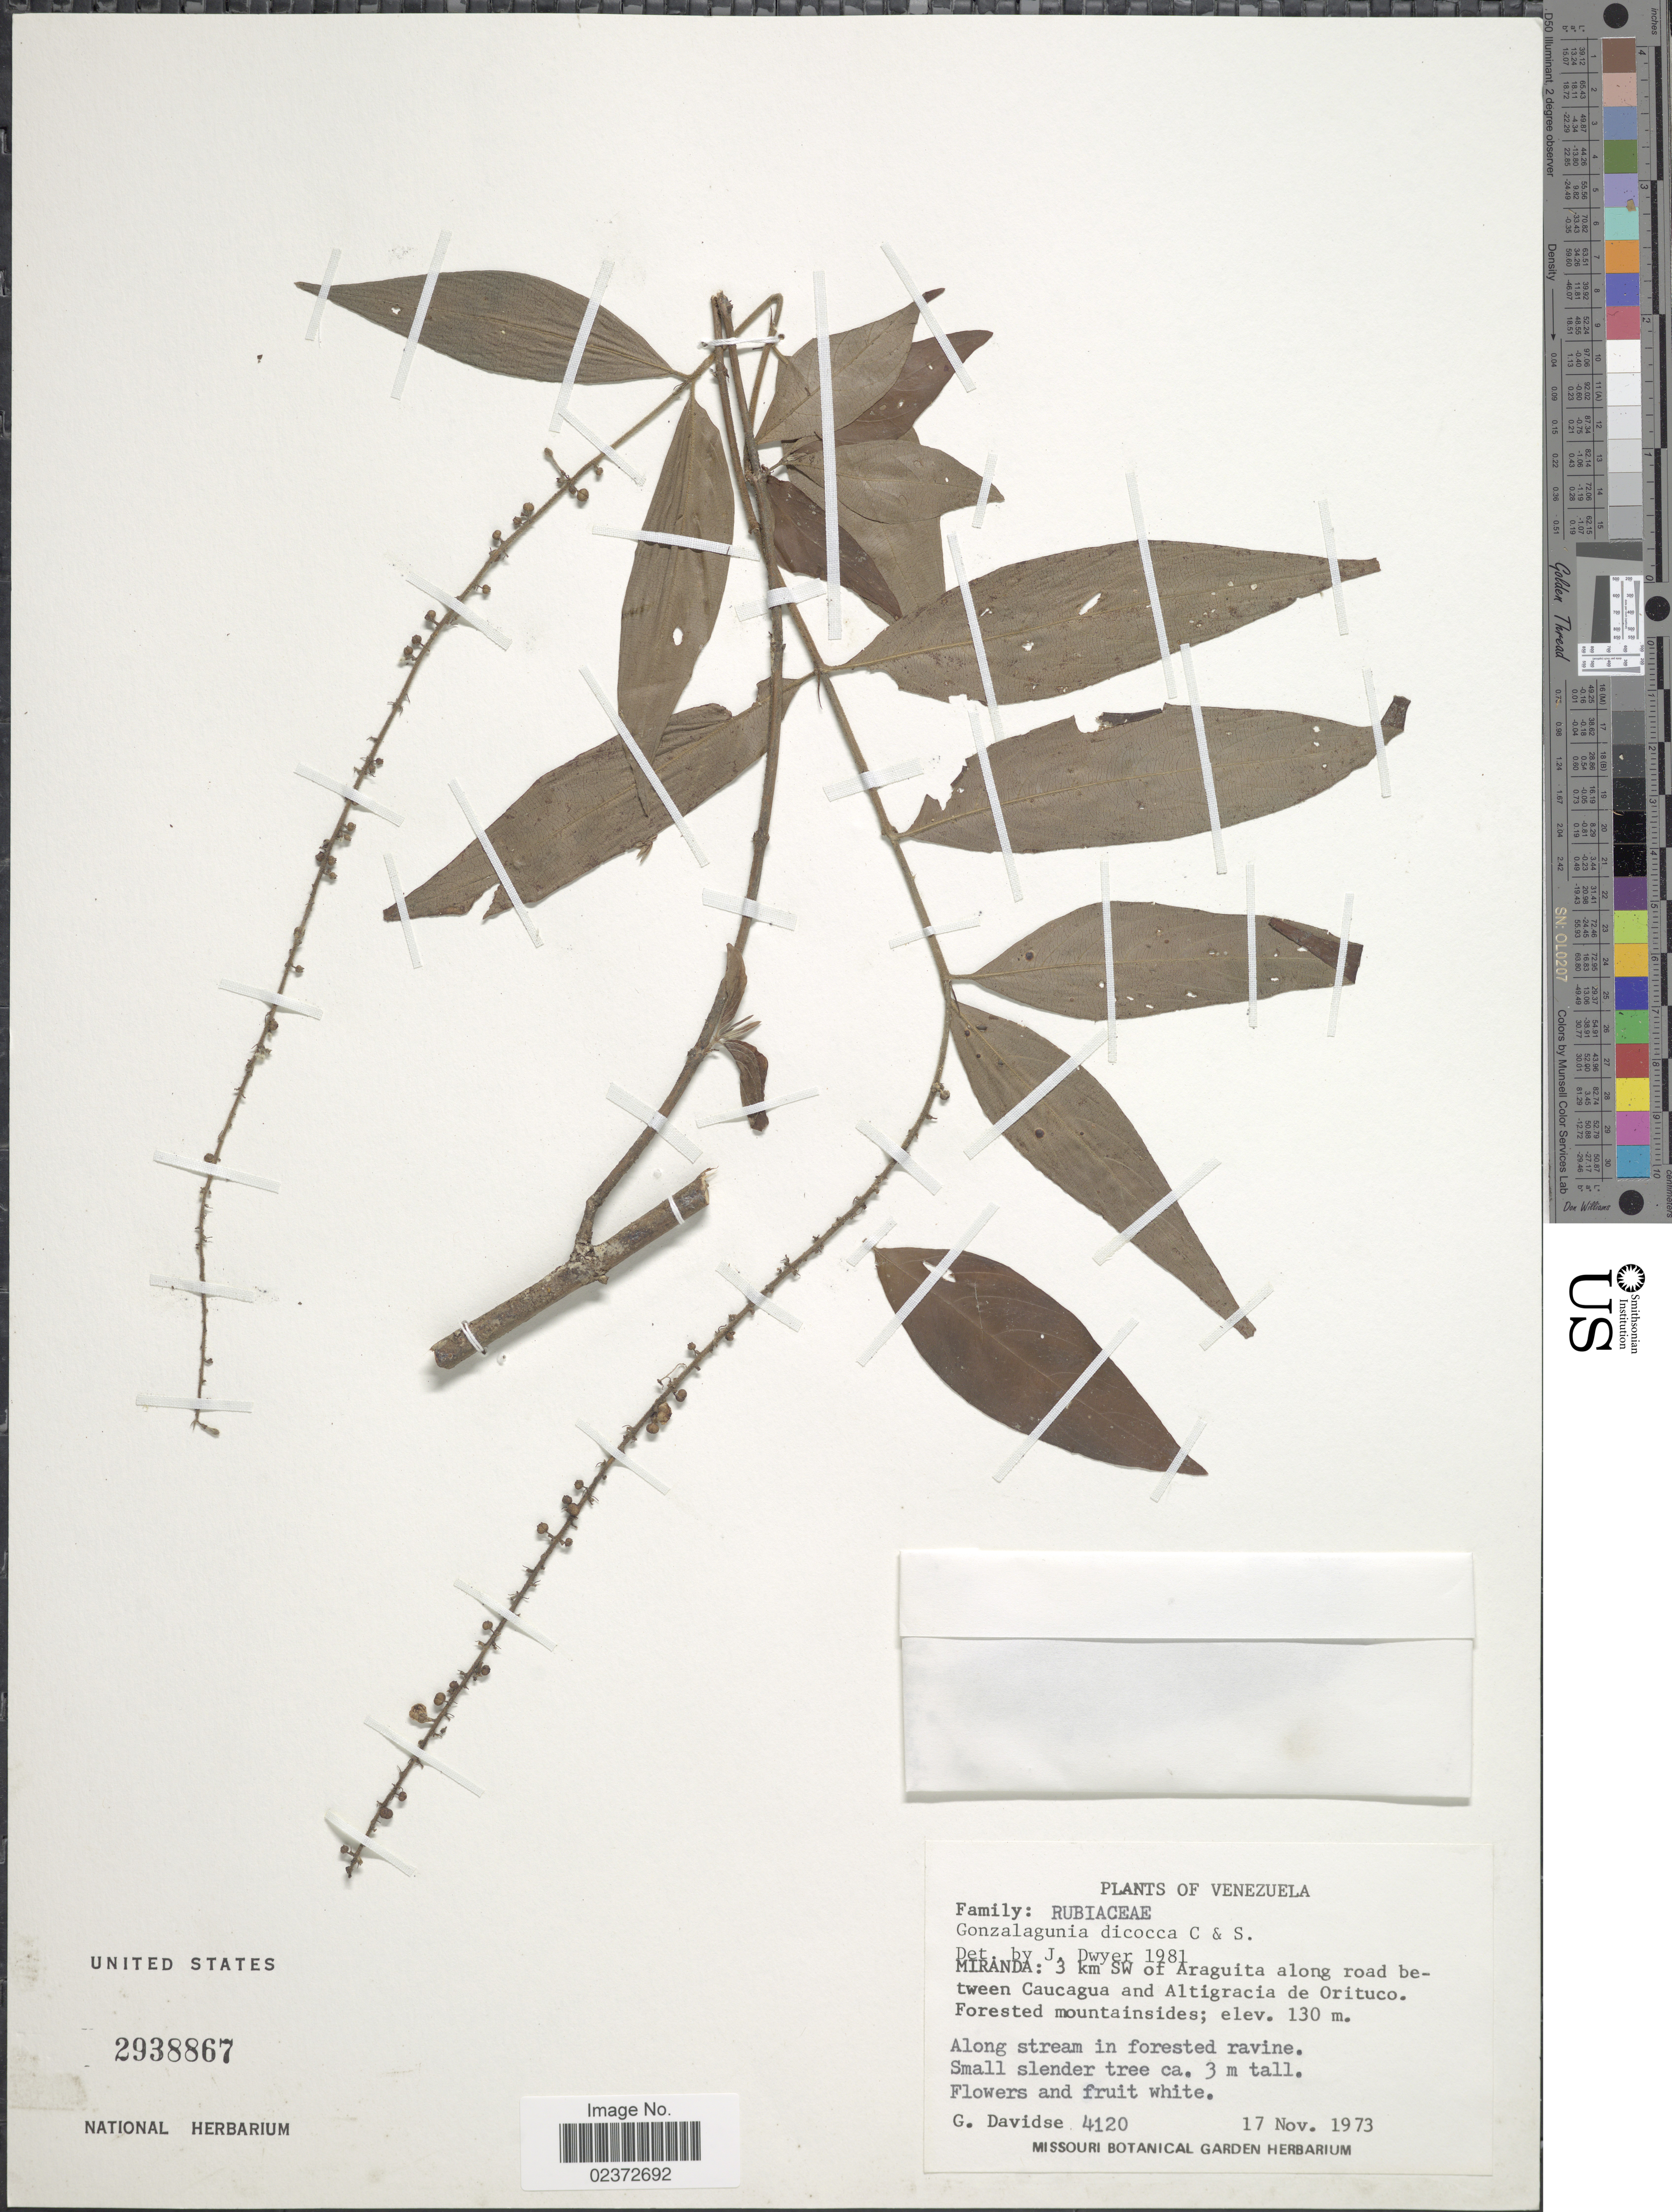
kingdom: Plantae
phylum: Tracheophyta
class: Magnoliopsida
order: Gentianales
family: Rubiaceae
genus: Gonzalagunia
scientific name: Gonzalagunia dicocca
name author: Cham. & Schltdl.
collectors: G. Davidse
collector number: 4120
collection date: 1973-11-17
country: Venezuela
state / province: Miranda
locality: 3 km SW of Araguita along road between Caucagua and Altigracia de Orituco. Forested mountainsides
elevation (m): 130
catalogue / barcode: US 2938867